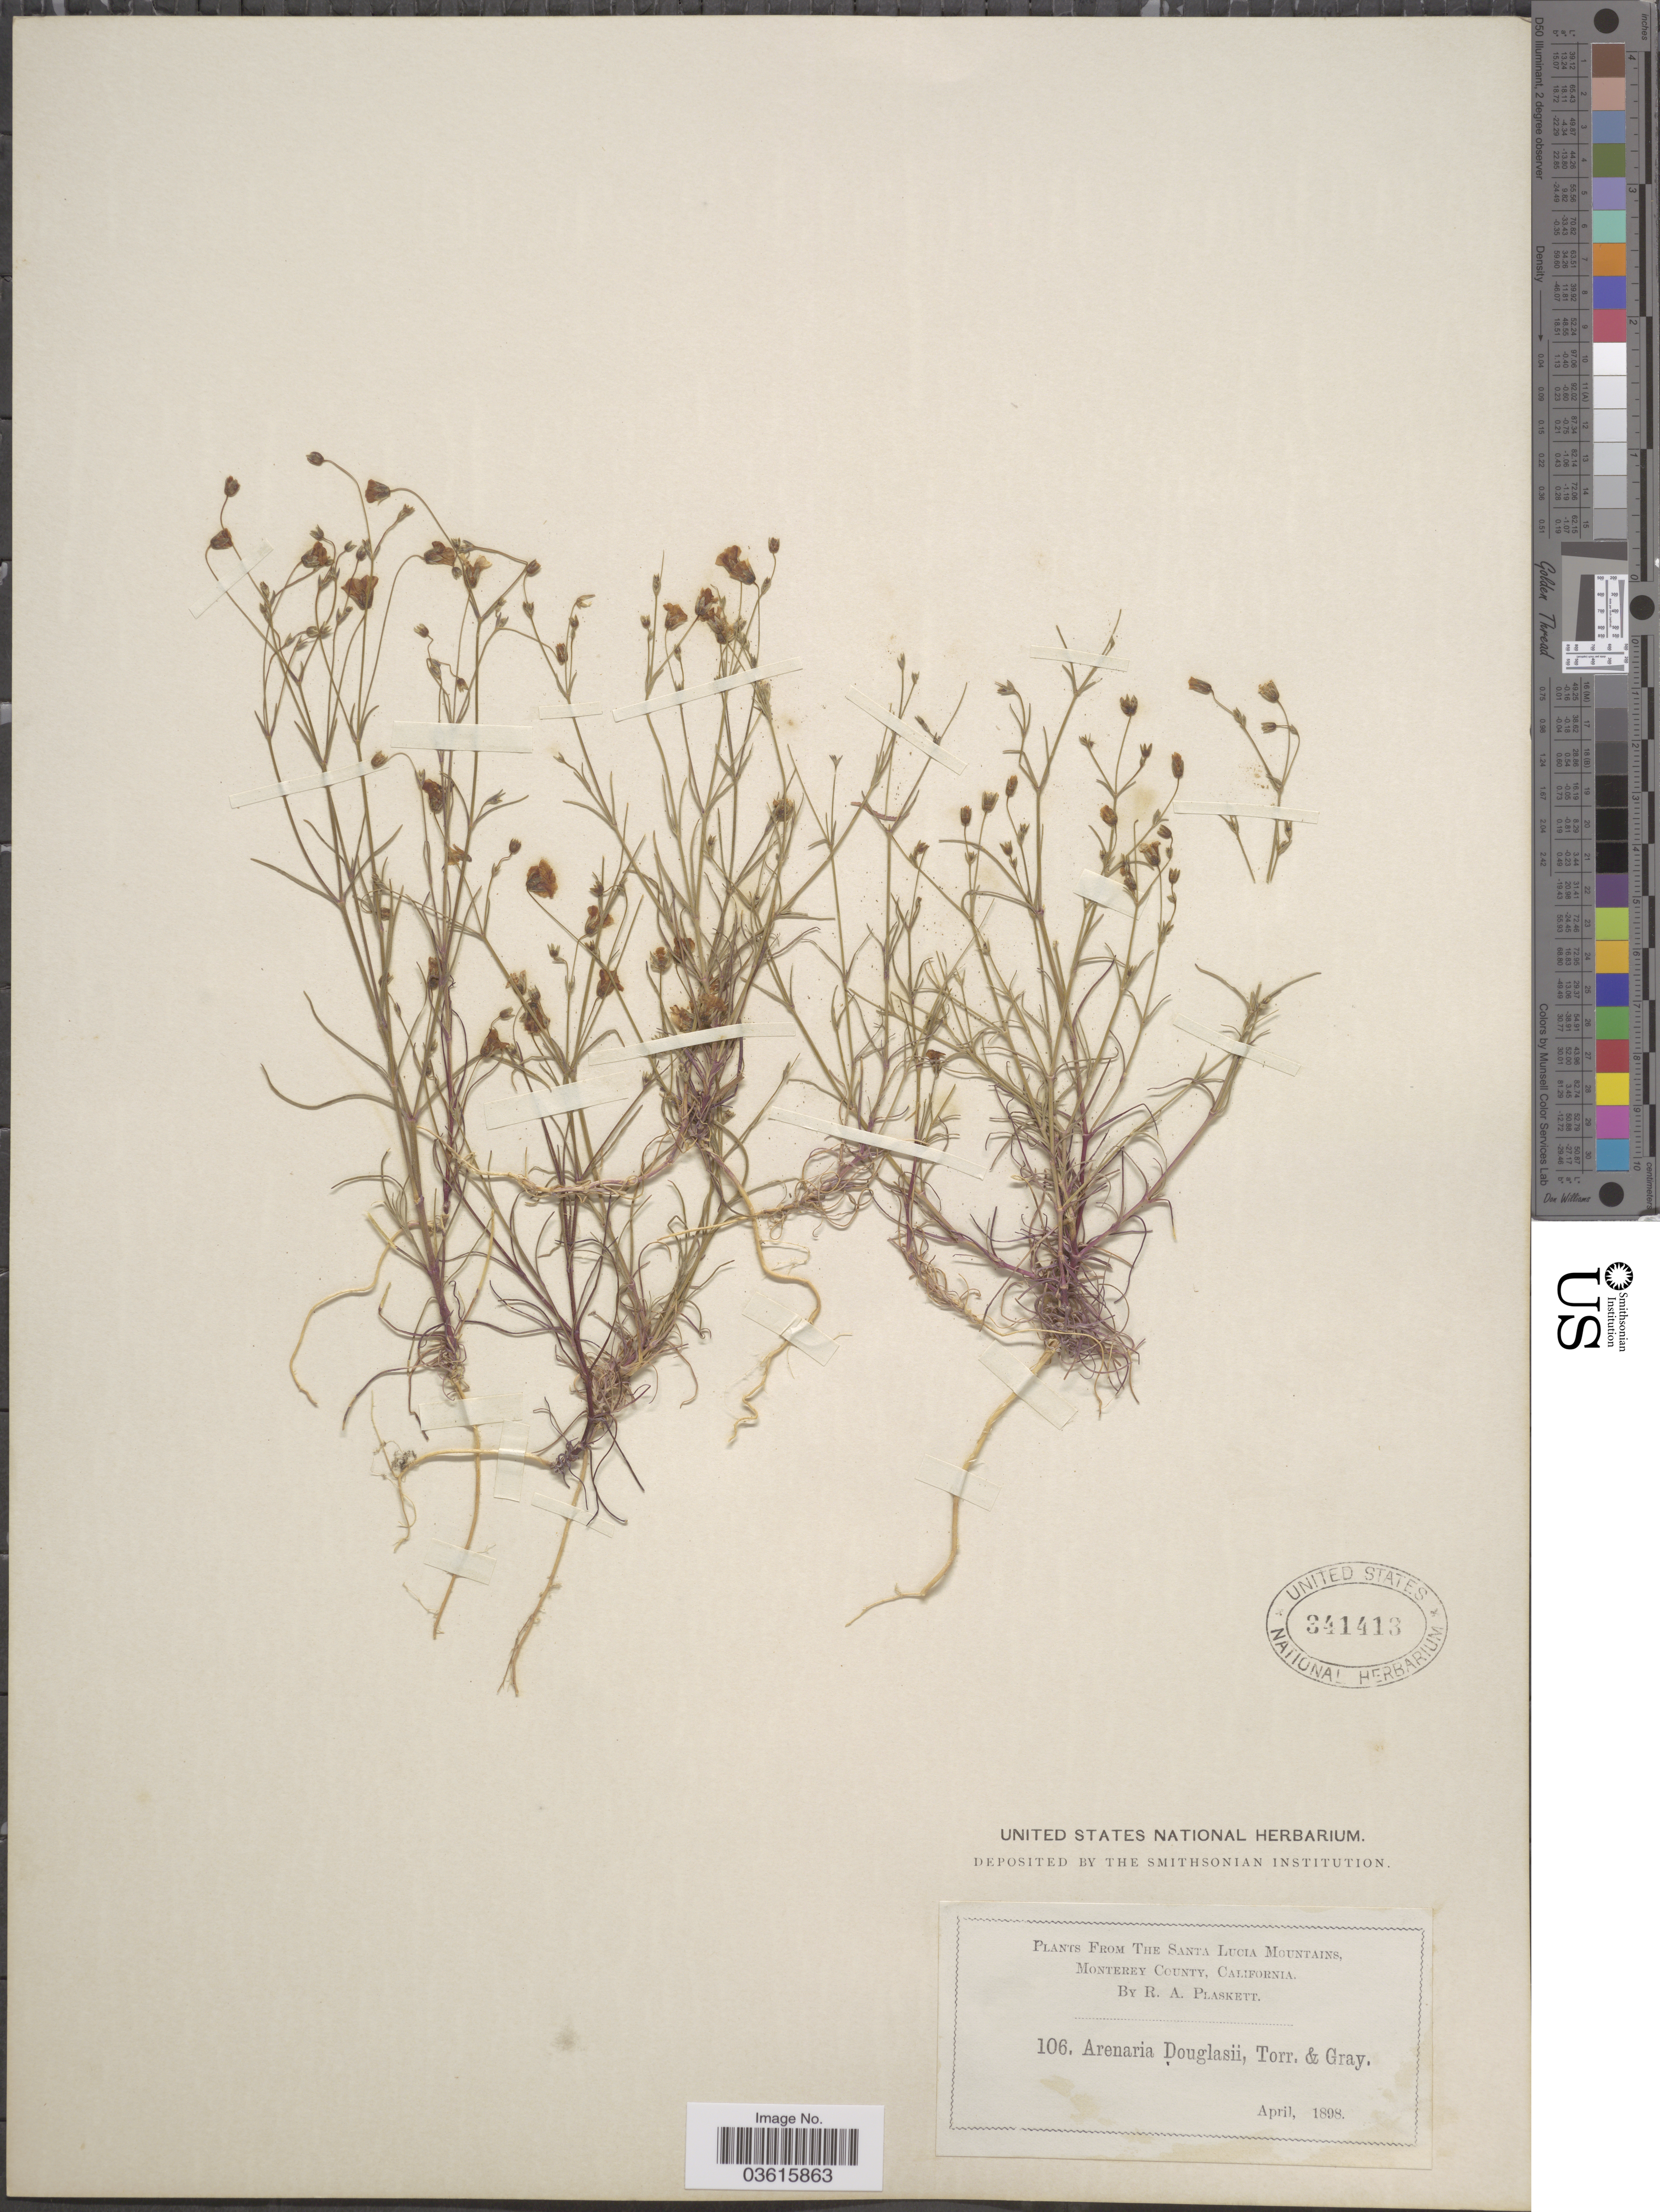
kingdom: Plantae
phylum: Tracheophyta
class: Magnoliopsida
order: Caryophyllales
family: Caryophyllaceae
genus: Minuartia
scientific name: Minuartia douglasii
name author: Mattf.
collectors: R. Plaskett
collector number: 106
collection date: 1898-04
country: United States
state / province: California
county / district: Monterey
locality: The Santa Lucia Mountains, Monterey County.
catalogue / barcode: US 341413